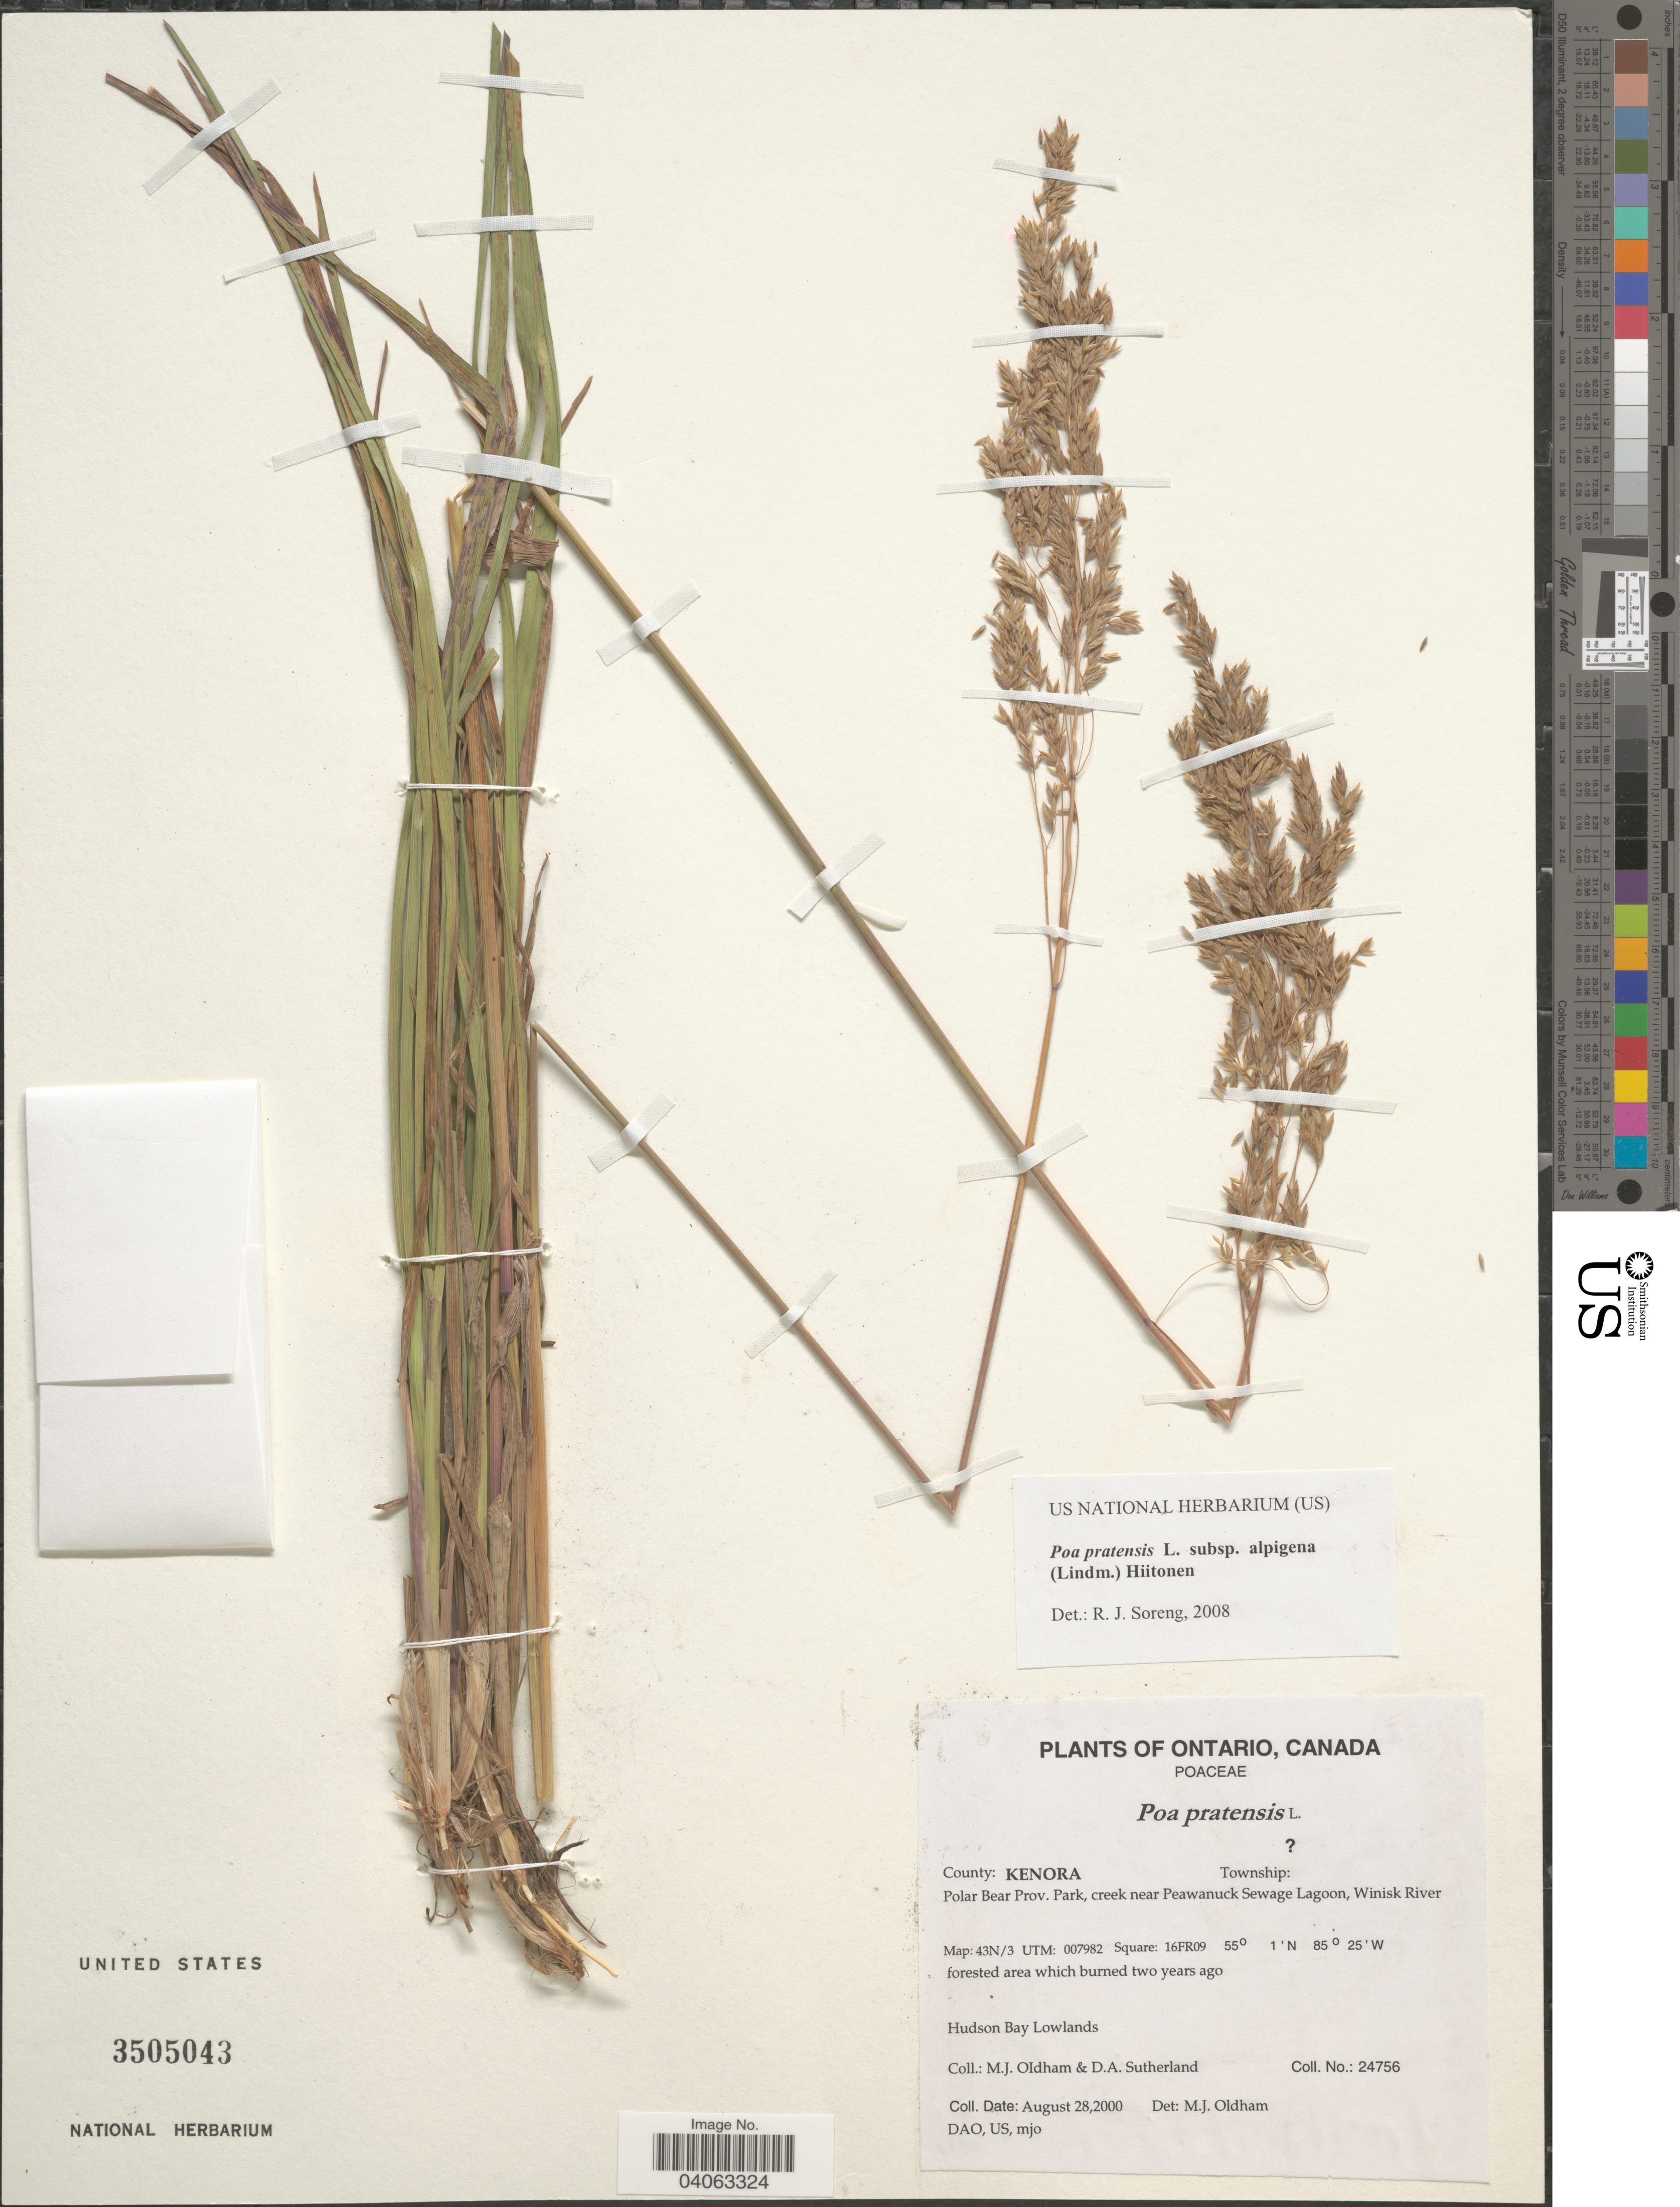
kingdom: Plantae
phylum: Tracheophyta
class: Liliopsida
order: Poales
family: Poaceae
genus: Poa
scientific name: Poa pratensis subsp. alpigena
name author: (Lindm.) Hiitonen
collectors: M. Oldham & D. Sutherland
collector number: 24756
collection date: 2000-08-28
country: Canada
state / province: Ontario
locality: County: Kenora. Polar Bear Prov. Park, creek near Peawanuck Sewage Lagoon, Winisk River. Map: 43N/3 UTM: 007982 Square: 16FR09. Hudson Bay Lowlands.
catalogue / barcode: US 3505043